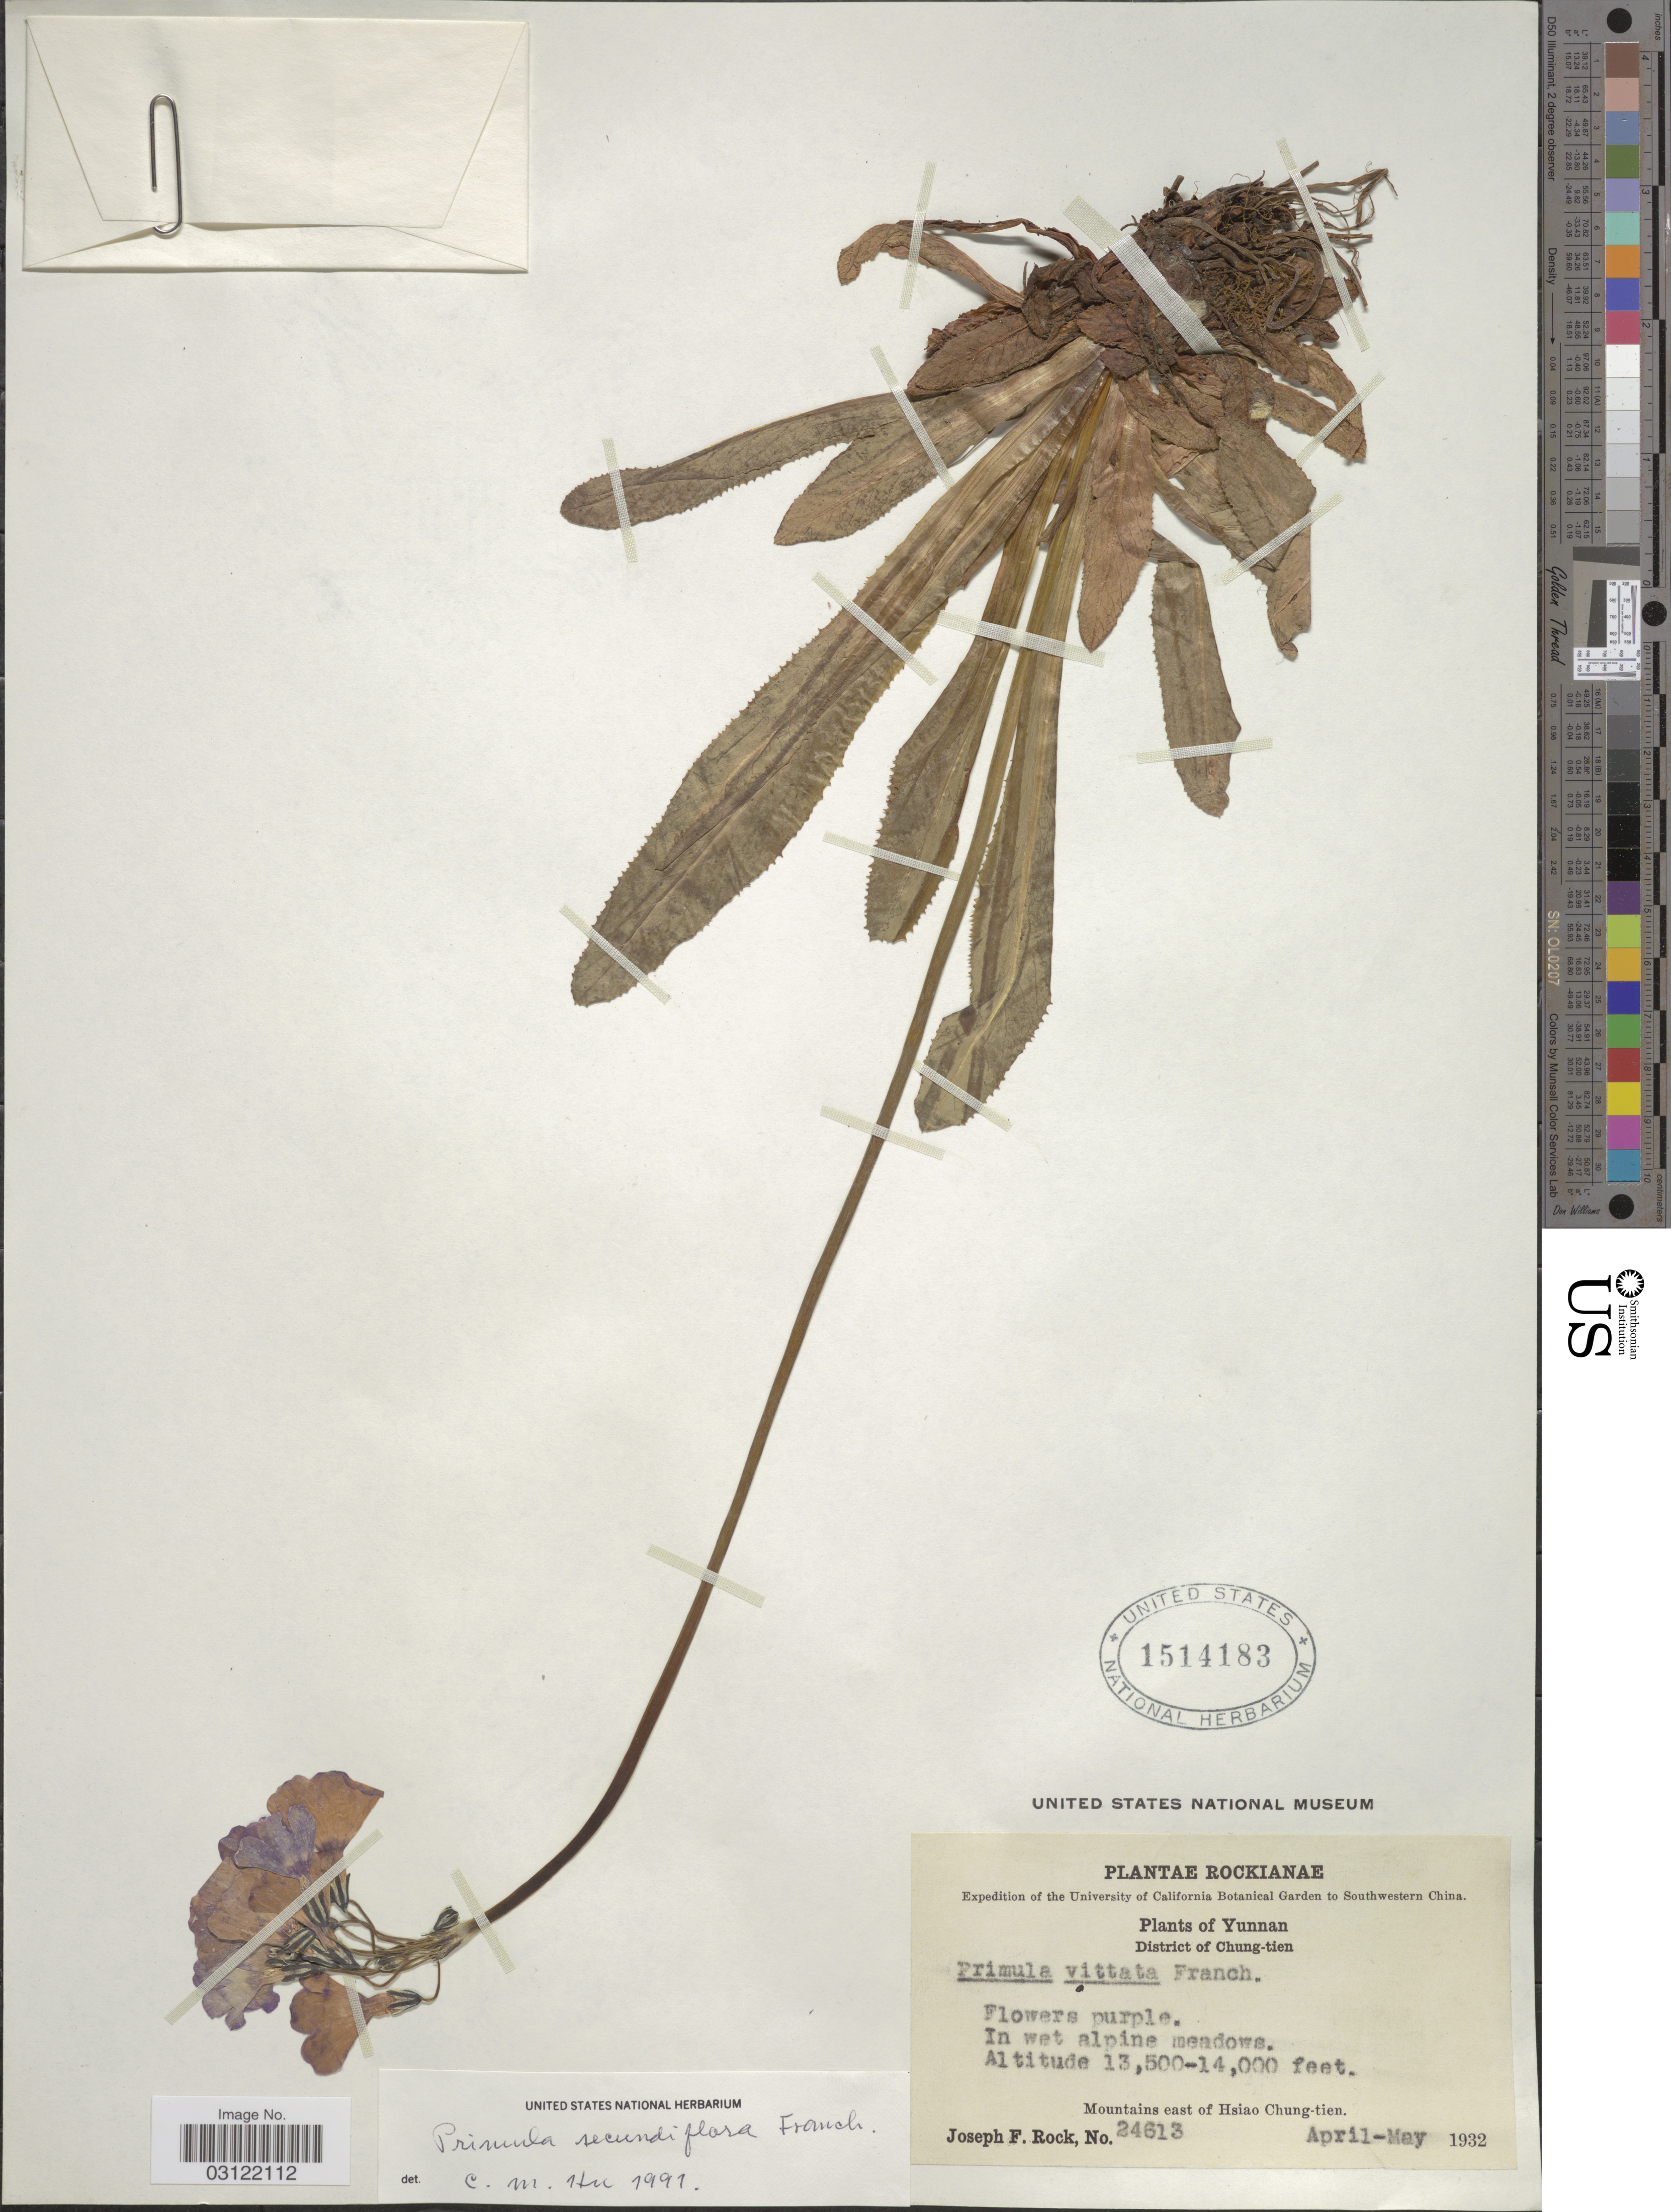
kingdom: Plantae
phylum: Tracheophyta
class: Magnoliopsida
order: Ericales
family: Primulaceae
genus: Primula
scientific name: Primula secundiflora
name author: Franch.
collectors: J. F. Rock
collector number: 24613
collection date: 1932-04/1932-05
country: China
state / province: Yunnan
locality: Southwestern China. District of Chung-tien, Mountains east of Hsiao Chung-tien.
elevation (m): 4115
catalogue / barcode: US 1514183